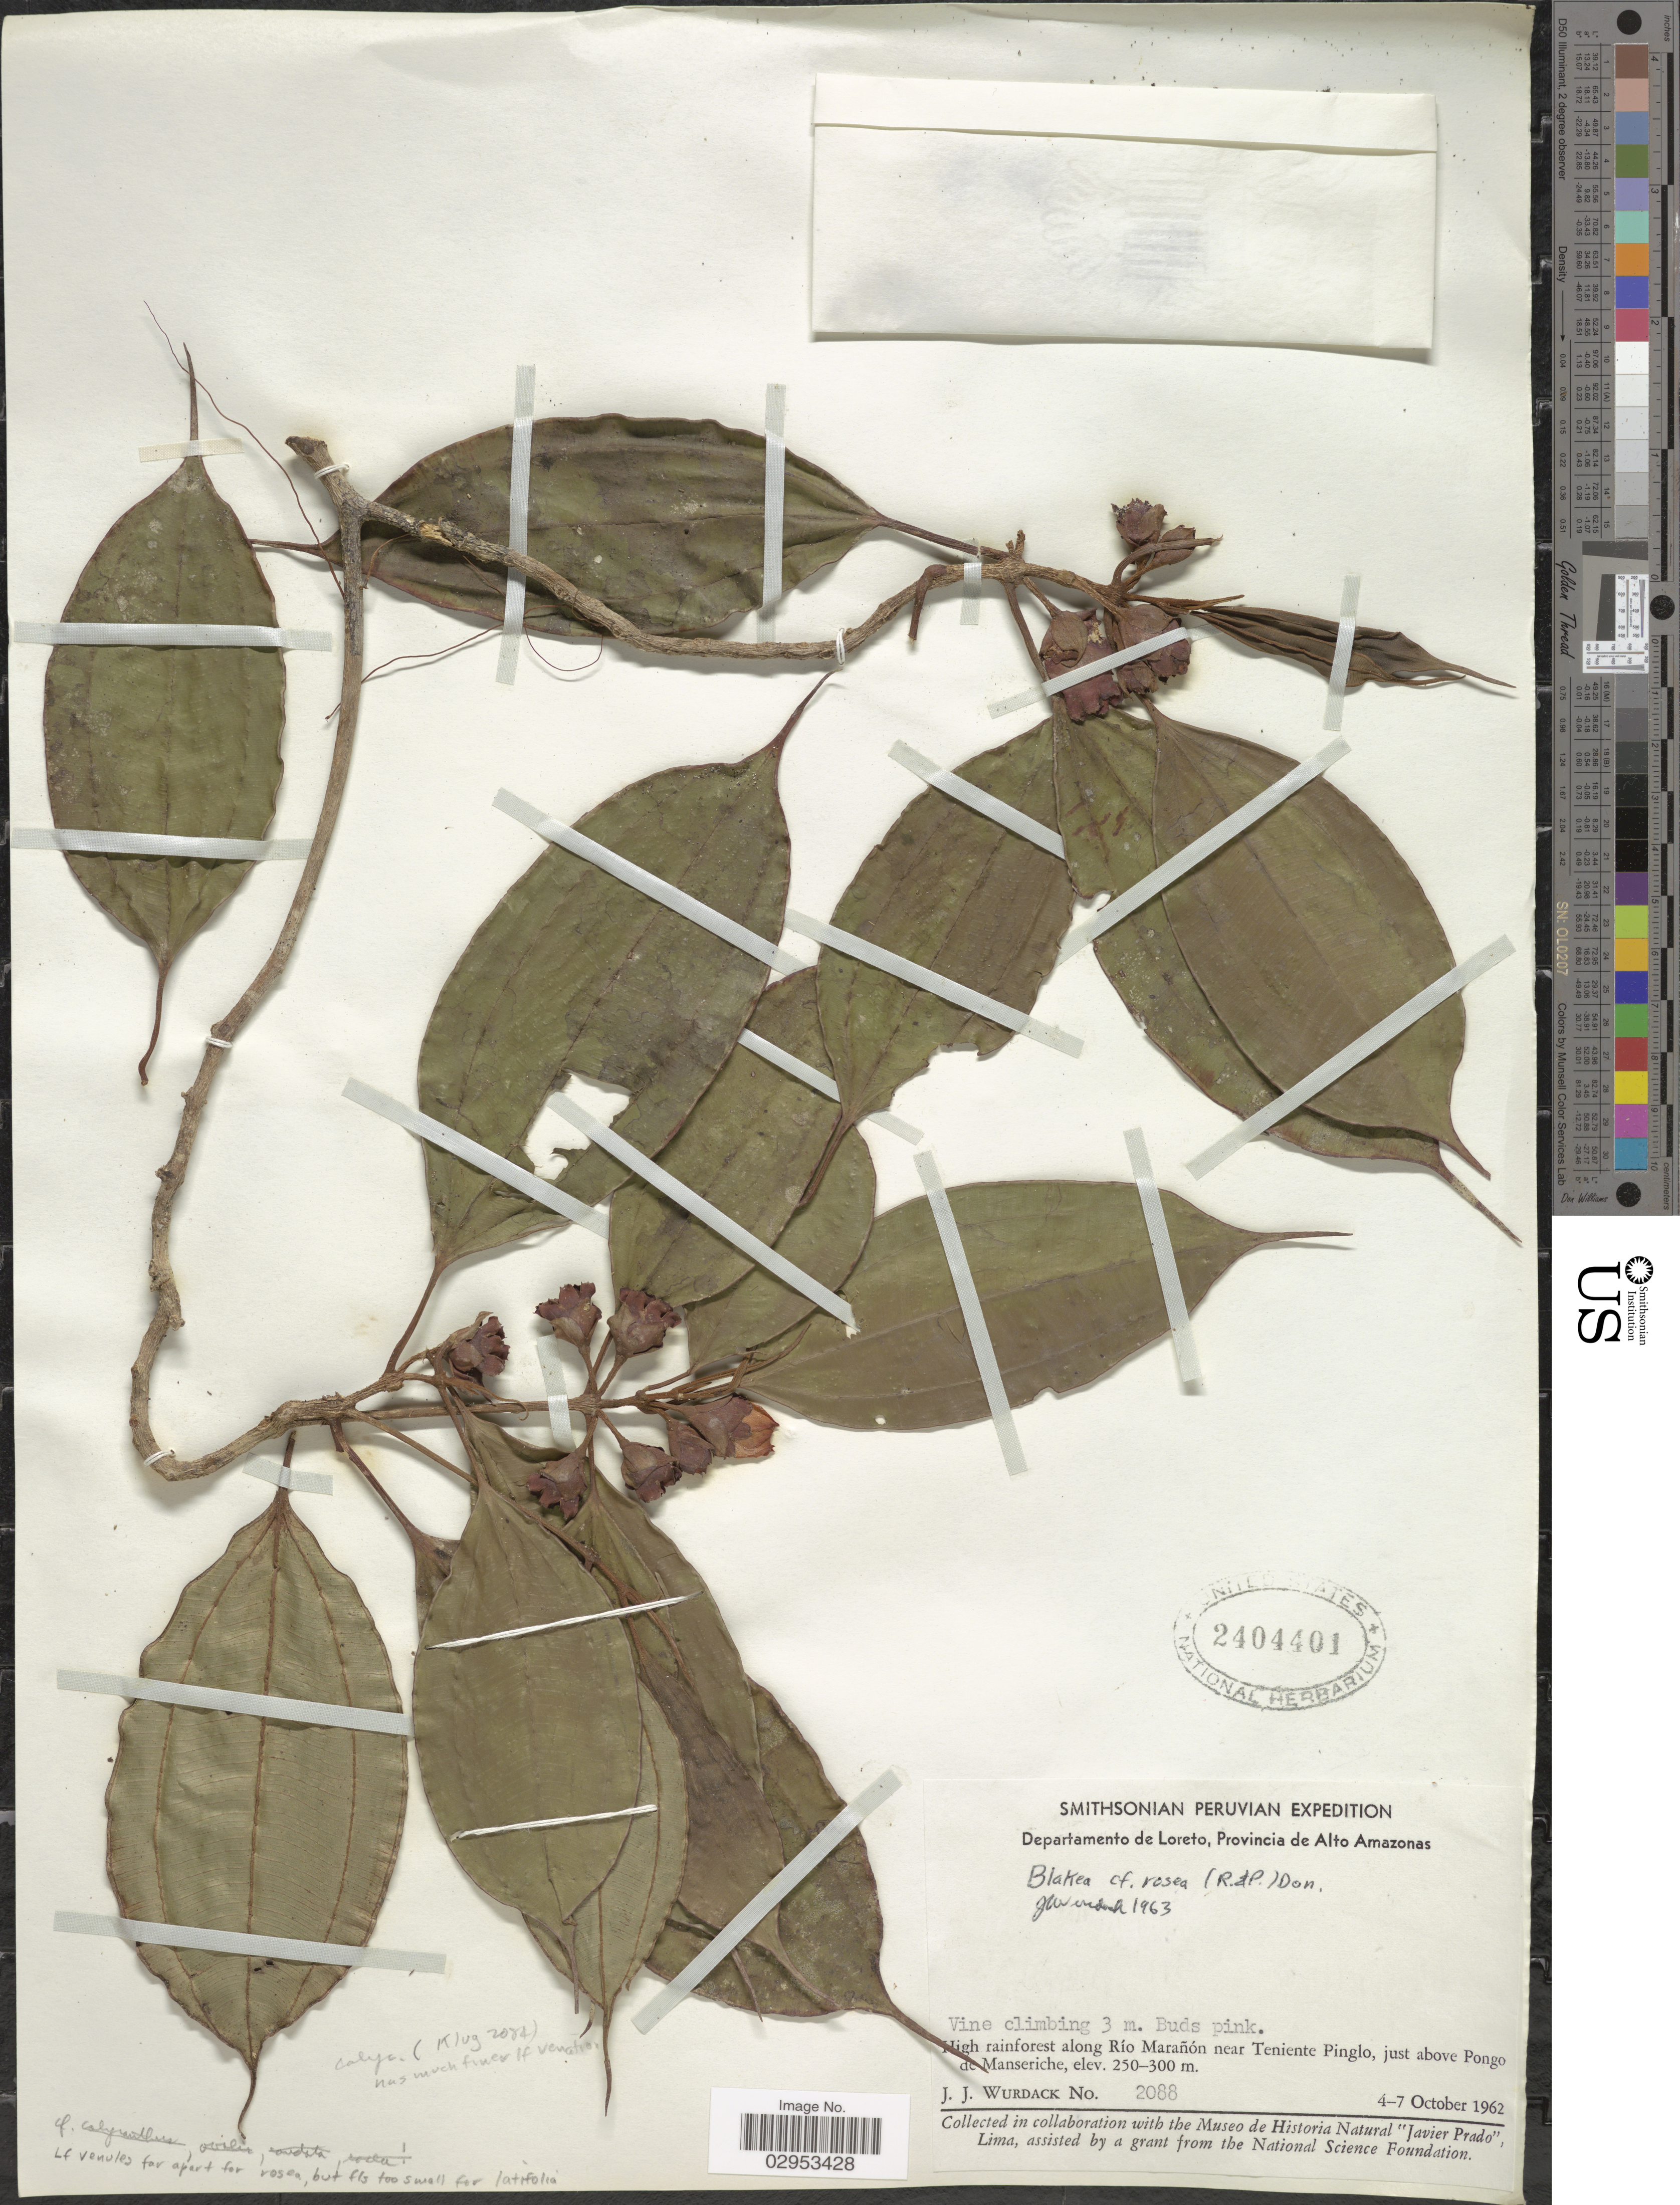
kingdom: Plantae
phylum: Tracheophyta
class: Magnoliopsida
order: Myrtales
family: Melastomataceae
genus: Blakea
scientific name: Blakea rosea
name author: D. Don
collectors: J. J. Wurdack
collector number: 2088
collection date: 1962-10-04/1962-10-07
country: Peru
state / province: Loreto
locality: Departamento de Loreto, Provincia de Alto Amazonas. High rainforest along Río Marañón near Teniente Pinglo, just above Pongo de Manseriche.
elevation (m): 250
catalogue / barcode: US 2404401